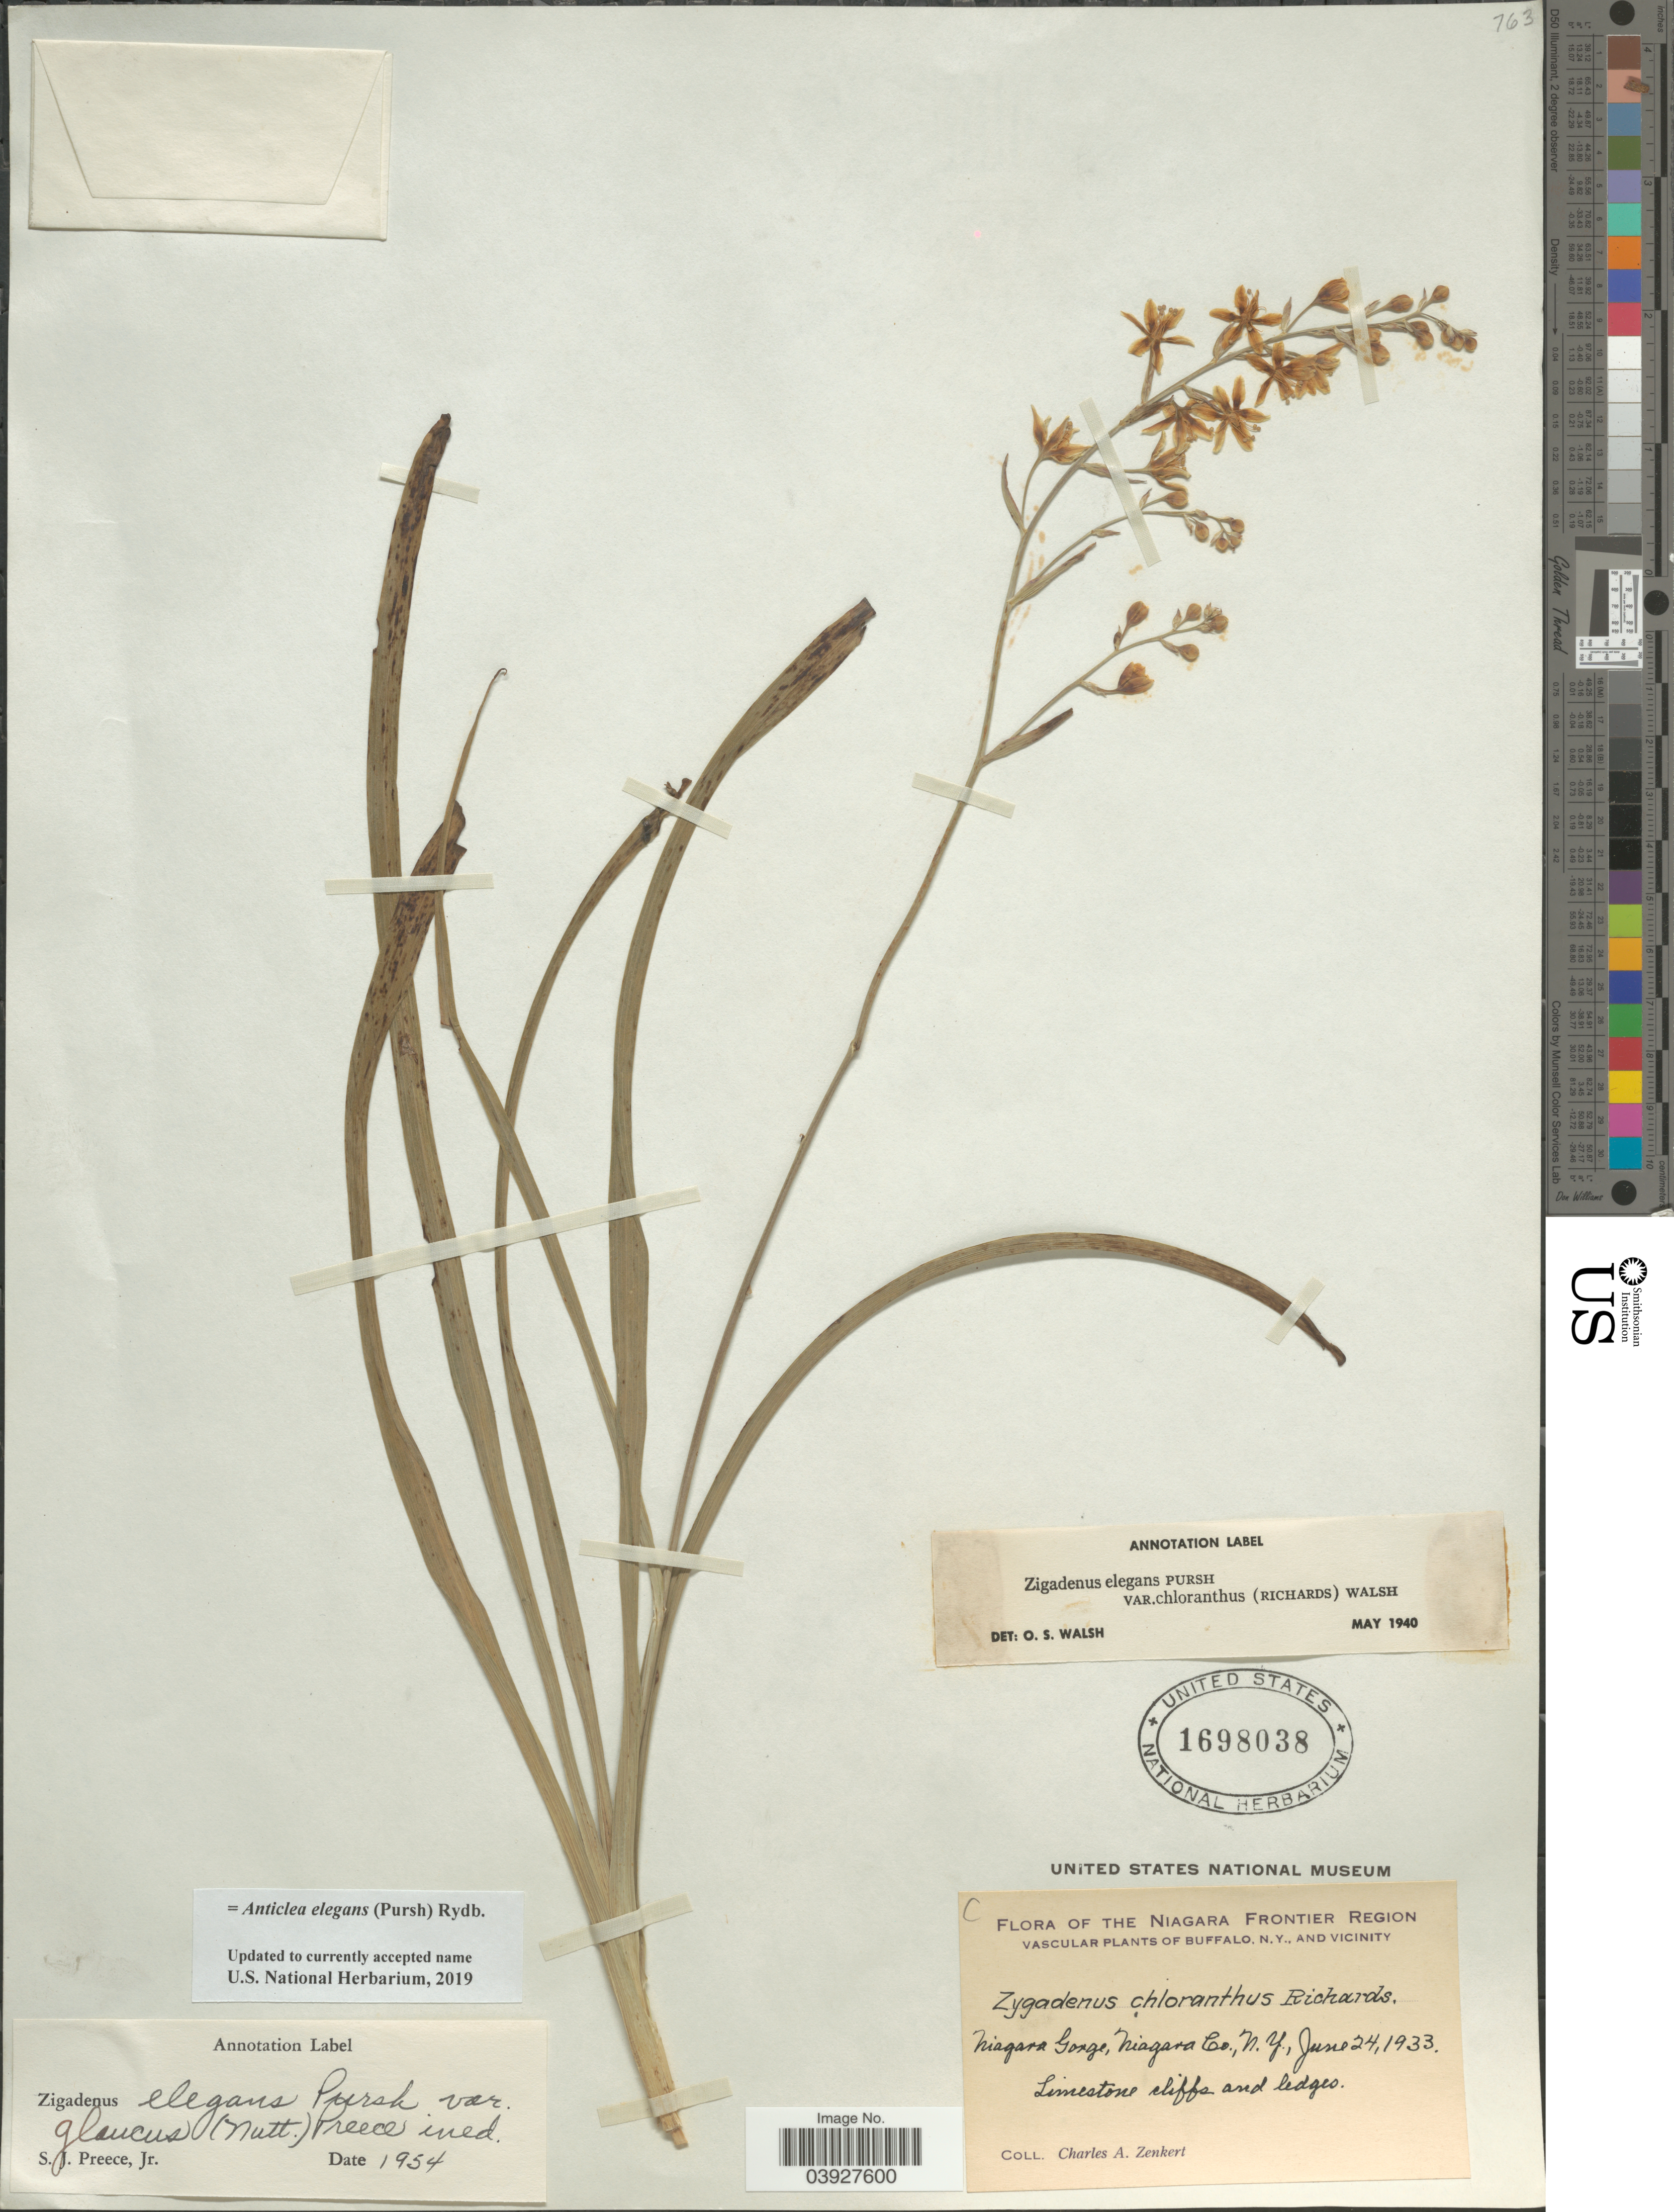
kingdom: Plantae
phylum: Tracheophyta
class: Liliopsida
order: Liliales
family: Melanthiaceae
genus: Anticlea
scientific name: Anticlea elegans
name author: (Pursh) Rydb.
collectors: C. Zenkert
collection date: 1933-06-24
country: United States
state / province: New York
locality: Niagara Frontier Region. Vascular plants of Buffalo and vicinity. Niagara Gorge, Niagara Co. Limestone cliffs and ledges.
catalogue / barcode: US 1698038